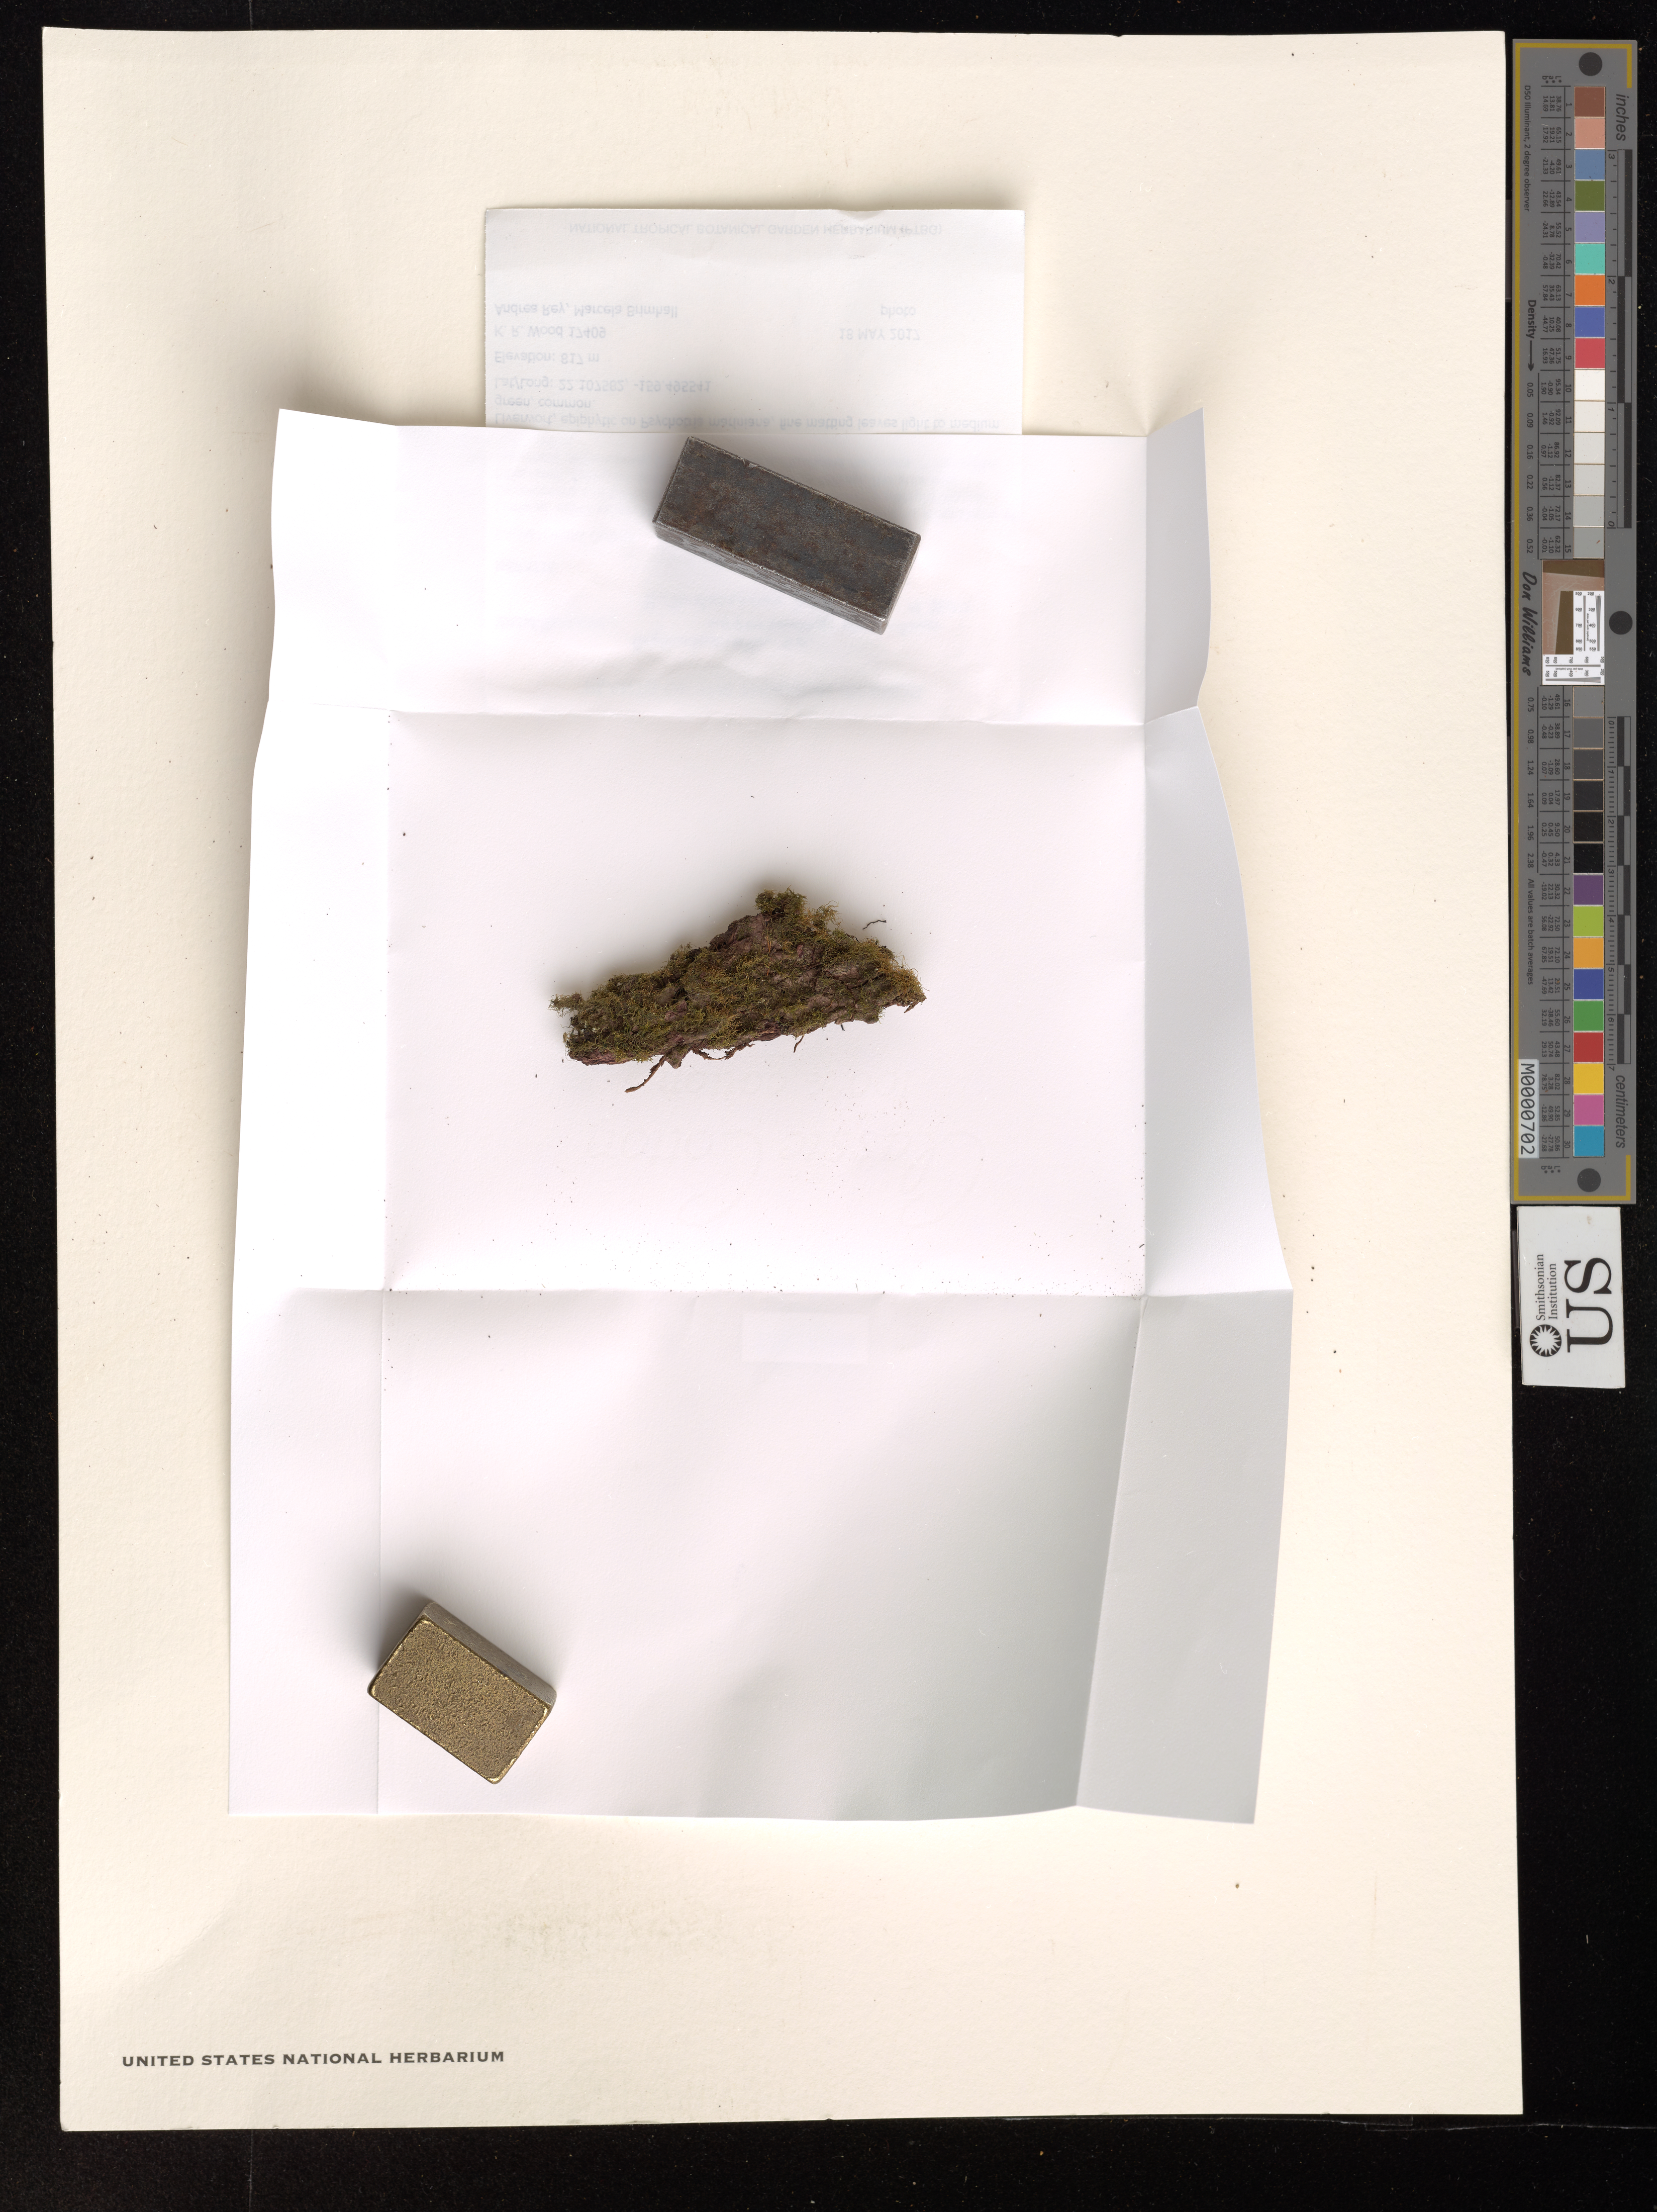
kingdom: Plantae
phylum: Marchantiophyta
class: Jungermanniopsida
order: Jungermanniales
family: Cephaloziaceae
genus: Cephalozia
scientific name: Cephalozia sp.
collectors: K. R. Wood, A. Rey & M. Brimhall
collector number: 17409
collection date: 2017-05-18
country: United States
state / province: Hawaii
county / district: Kauai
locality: The Hawaiian Islands. Kauai Hanalei District. Lumahai, upper valley.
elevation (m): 817